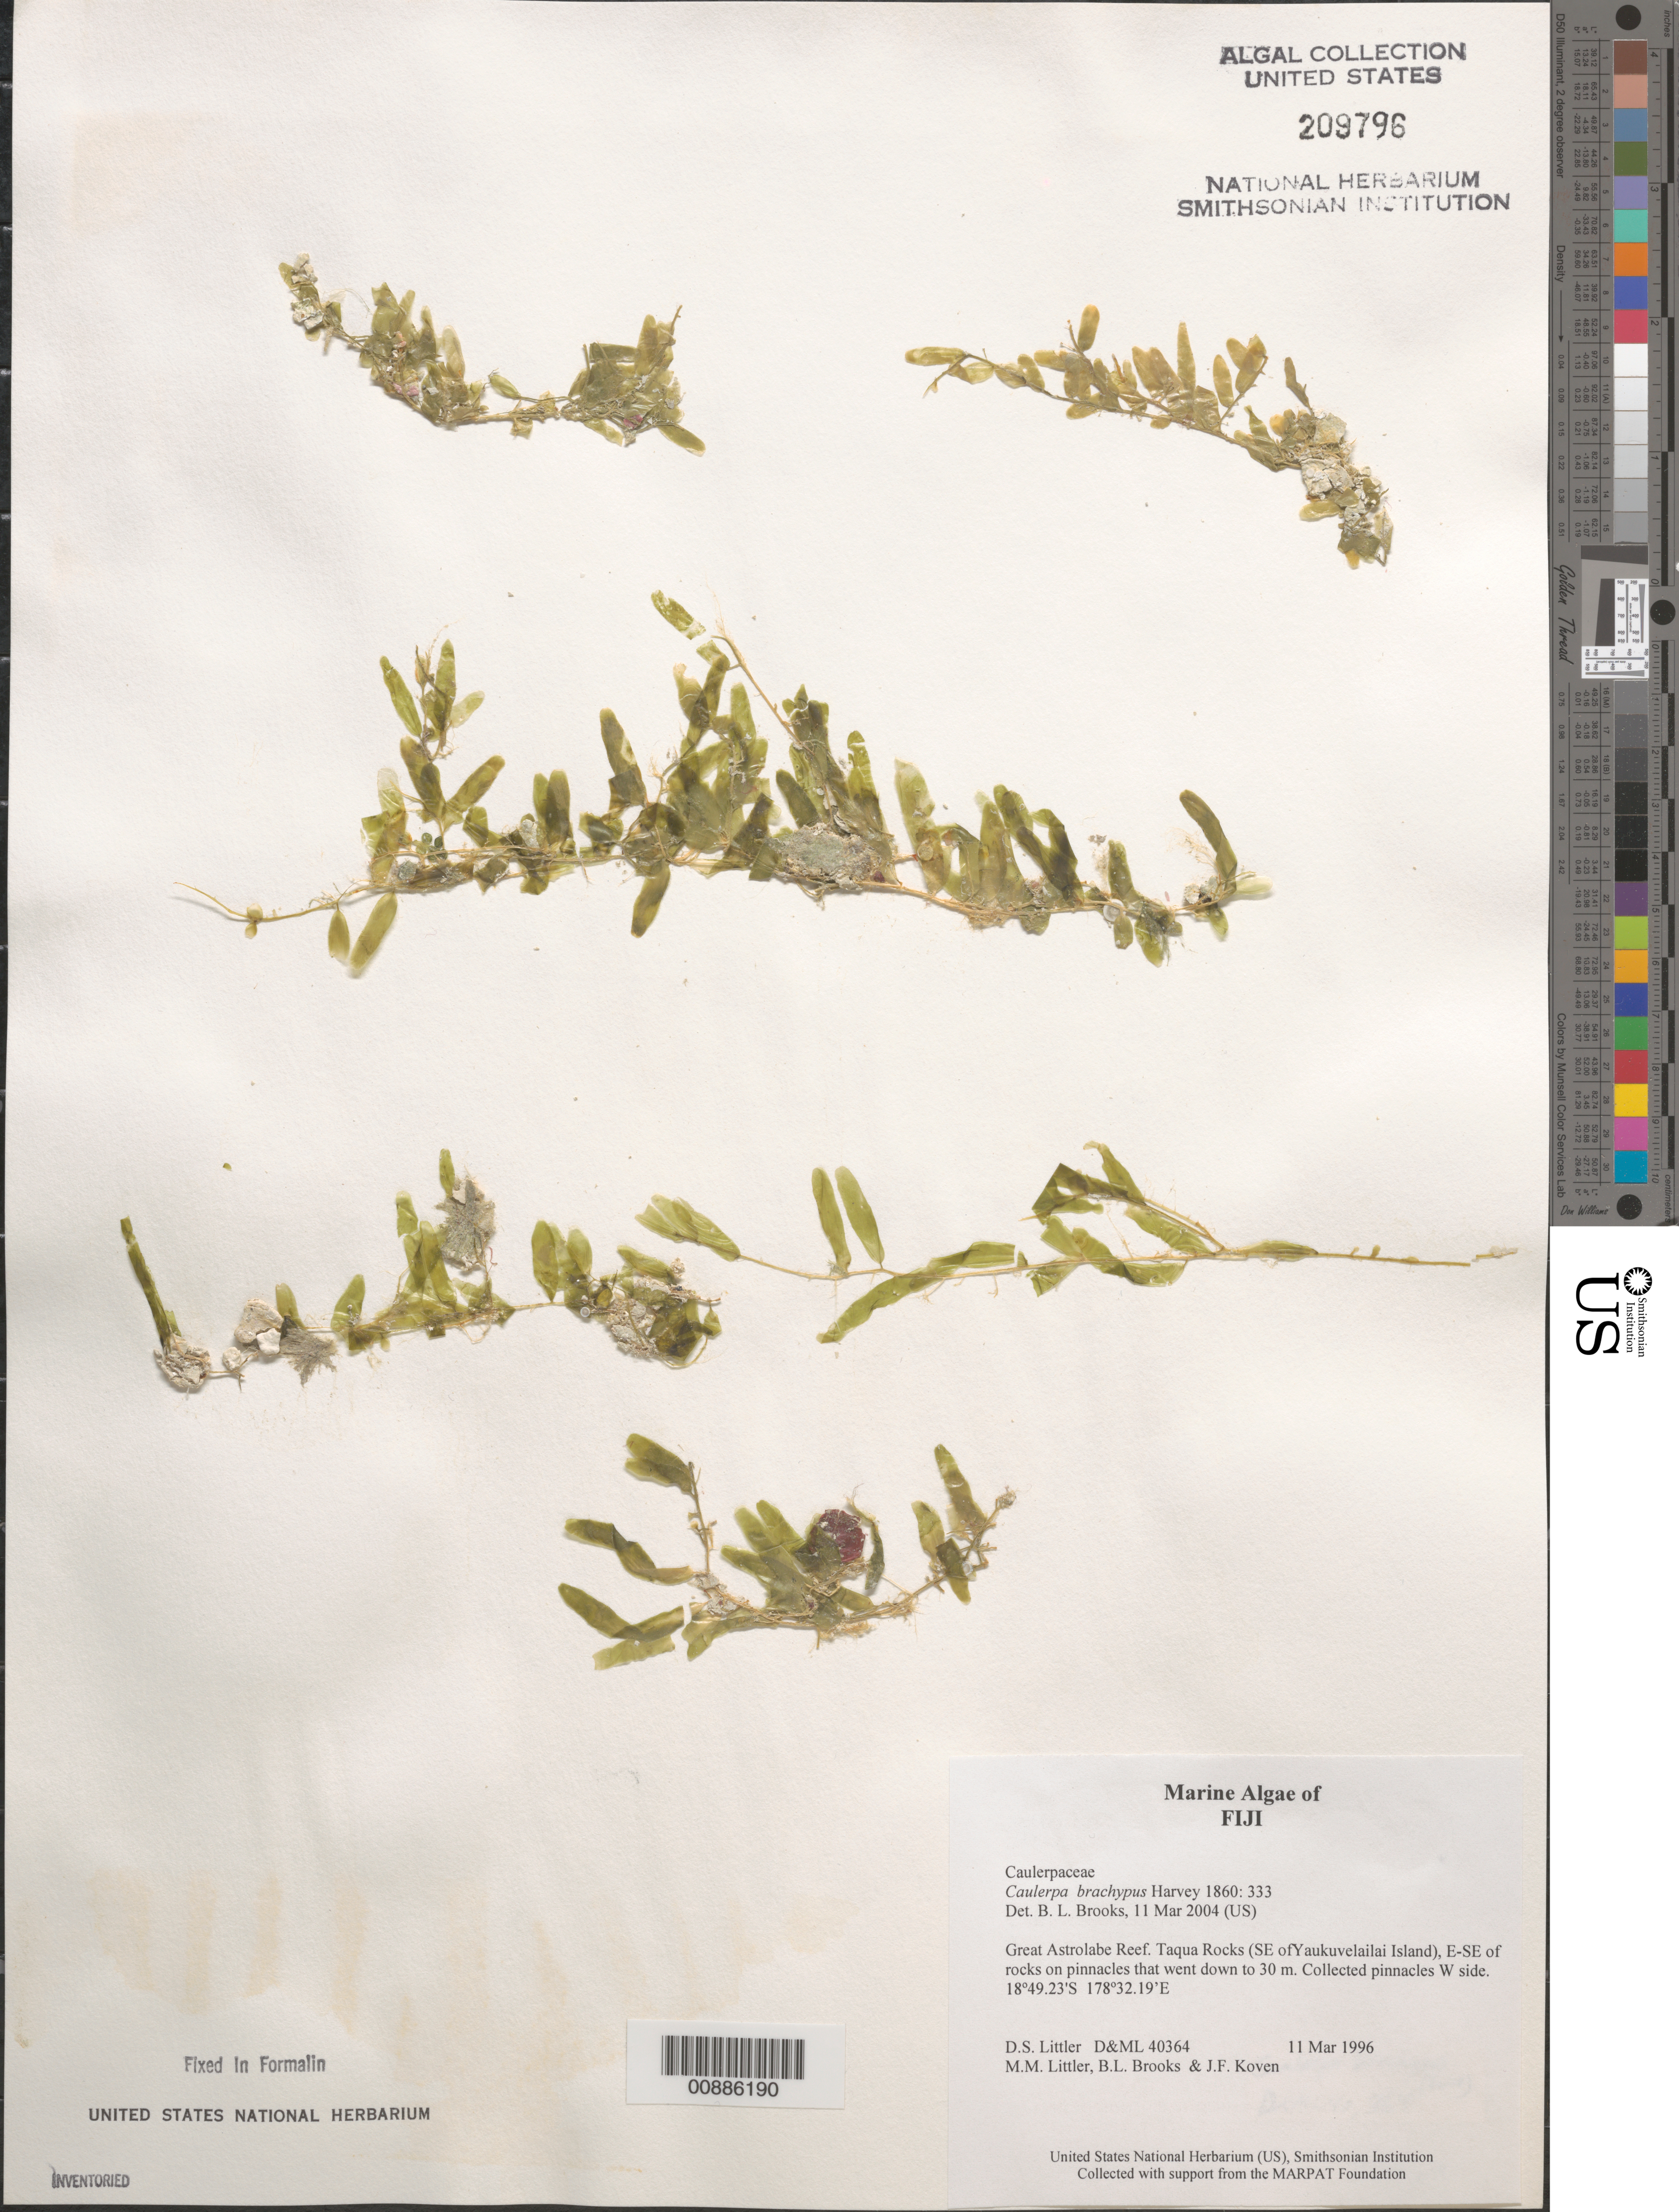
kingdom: Plantae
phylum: Chlorophyta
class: Ulvophyceae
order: Bryopsidales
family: Caulerpaceae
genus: Caulerpa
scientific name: Caulerpa brachypus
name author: Harv.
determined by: Brooks, B. L., (BOT), Smithsonian Institution - National Museum of Natural History (UNITED STATES)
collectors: D. S. Littler, M. M. Littler, B. Brooks & J. Koven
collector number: D&ML 40364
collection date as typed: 11 Mar 1996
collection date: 1996-03-11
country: Fiji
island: Great Astrolabe Reef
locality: Great Astrolabe Reef, Taqua Rocks (southeast of Yaukuvelailai Island)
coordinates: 18 49.23'S, 178 32.19'E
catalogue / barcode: US 209796